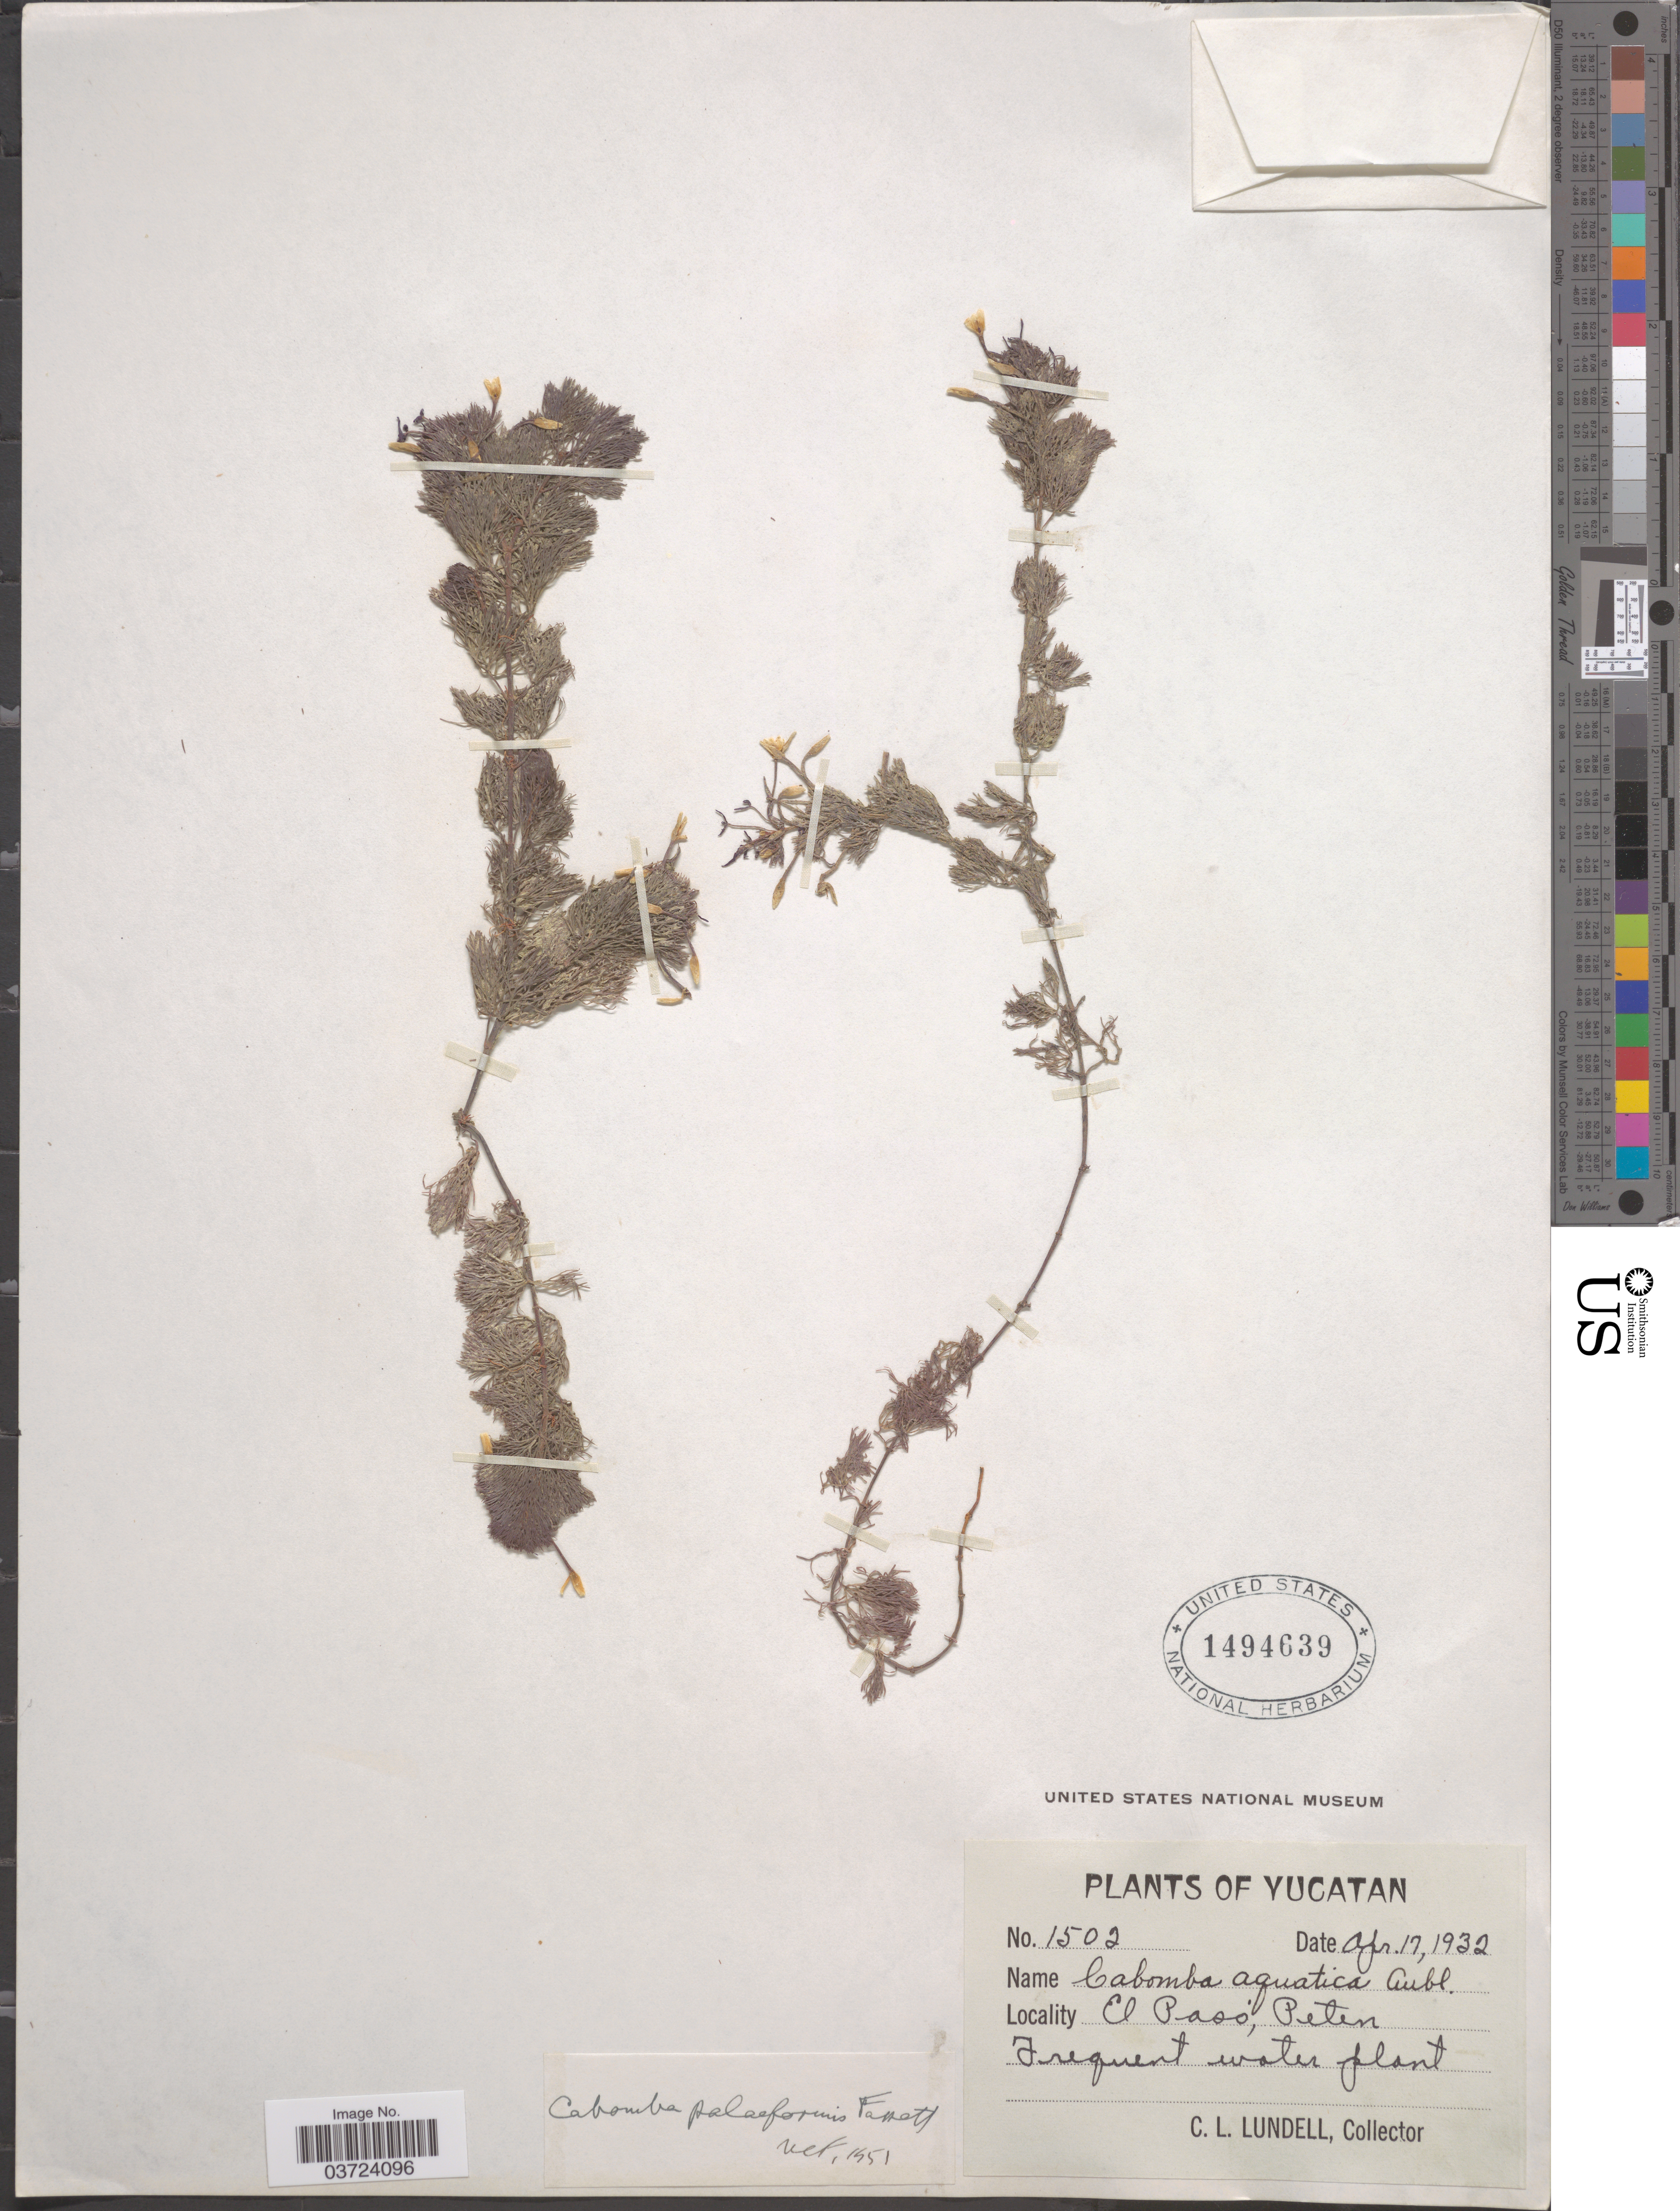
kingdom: Plantae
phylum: Tracheophyta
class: Magnoliopsida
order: Nymphaeales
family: Cabombaceae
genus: Cabomba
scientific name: Cabomba palaeformis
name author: Fassett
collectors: C. L. Lundell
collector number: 1502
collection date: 1932-04-17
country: Guatemala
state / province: El Peten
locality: El Pasó.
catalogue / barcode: US 1494639